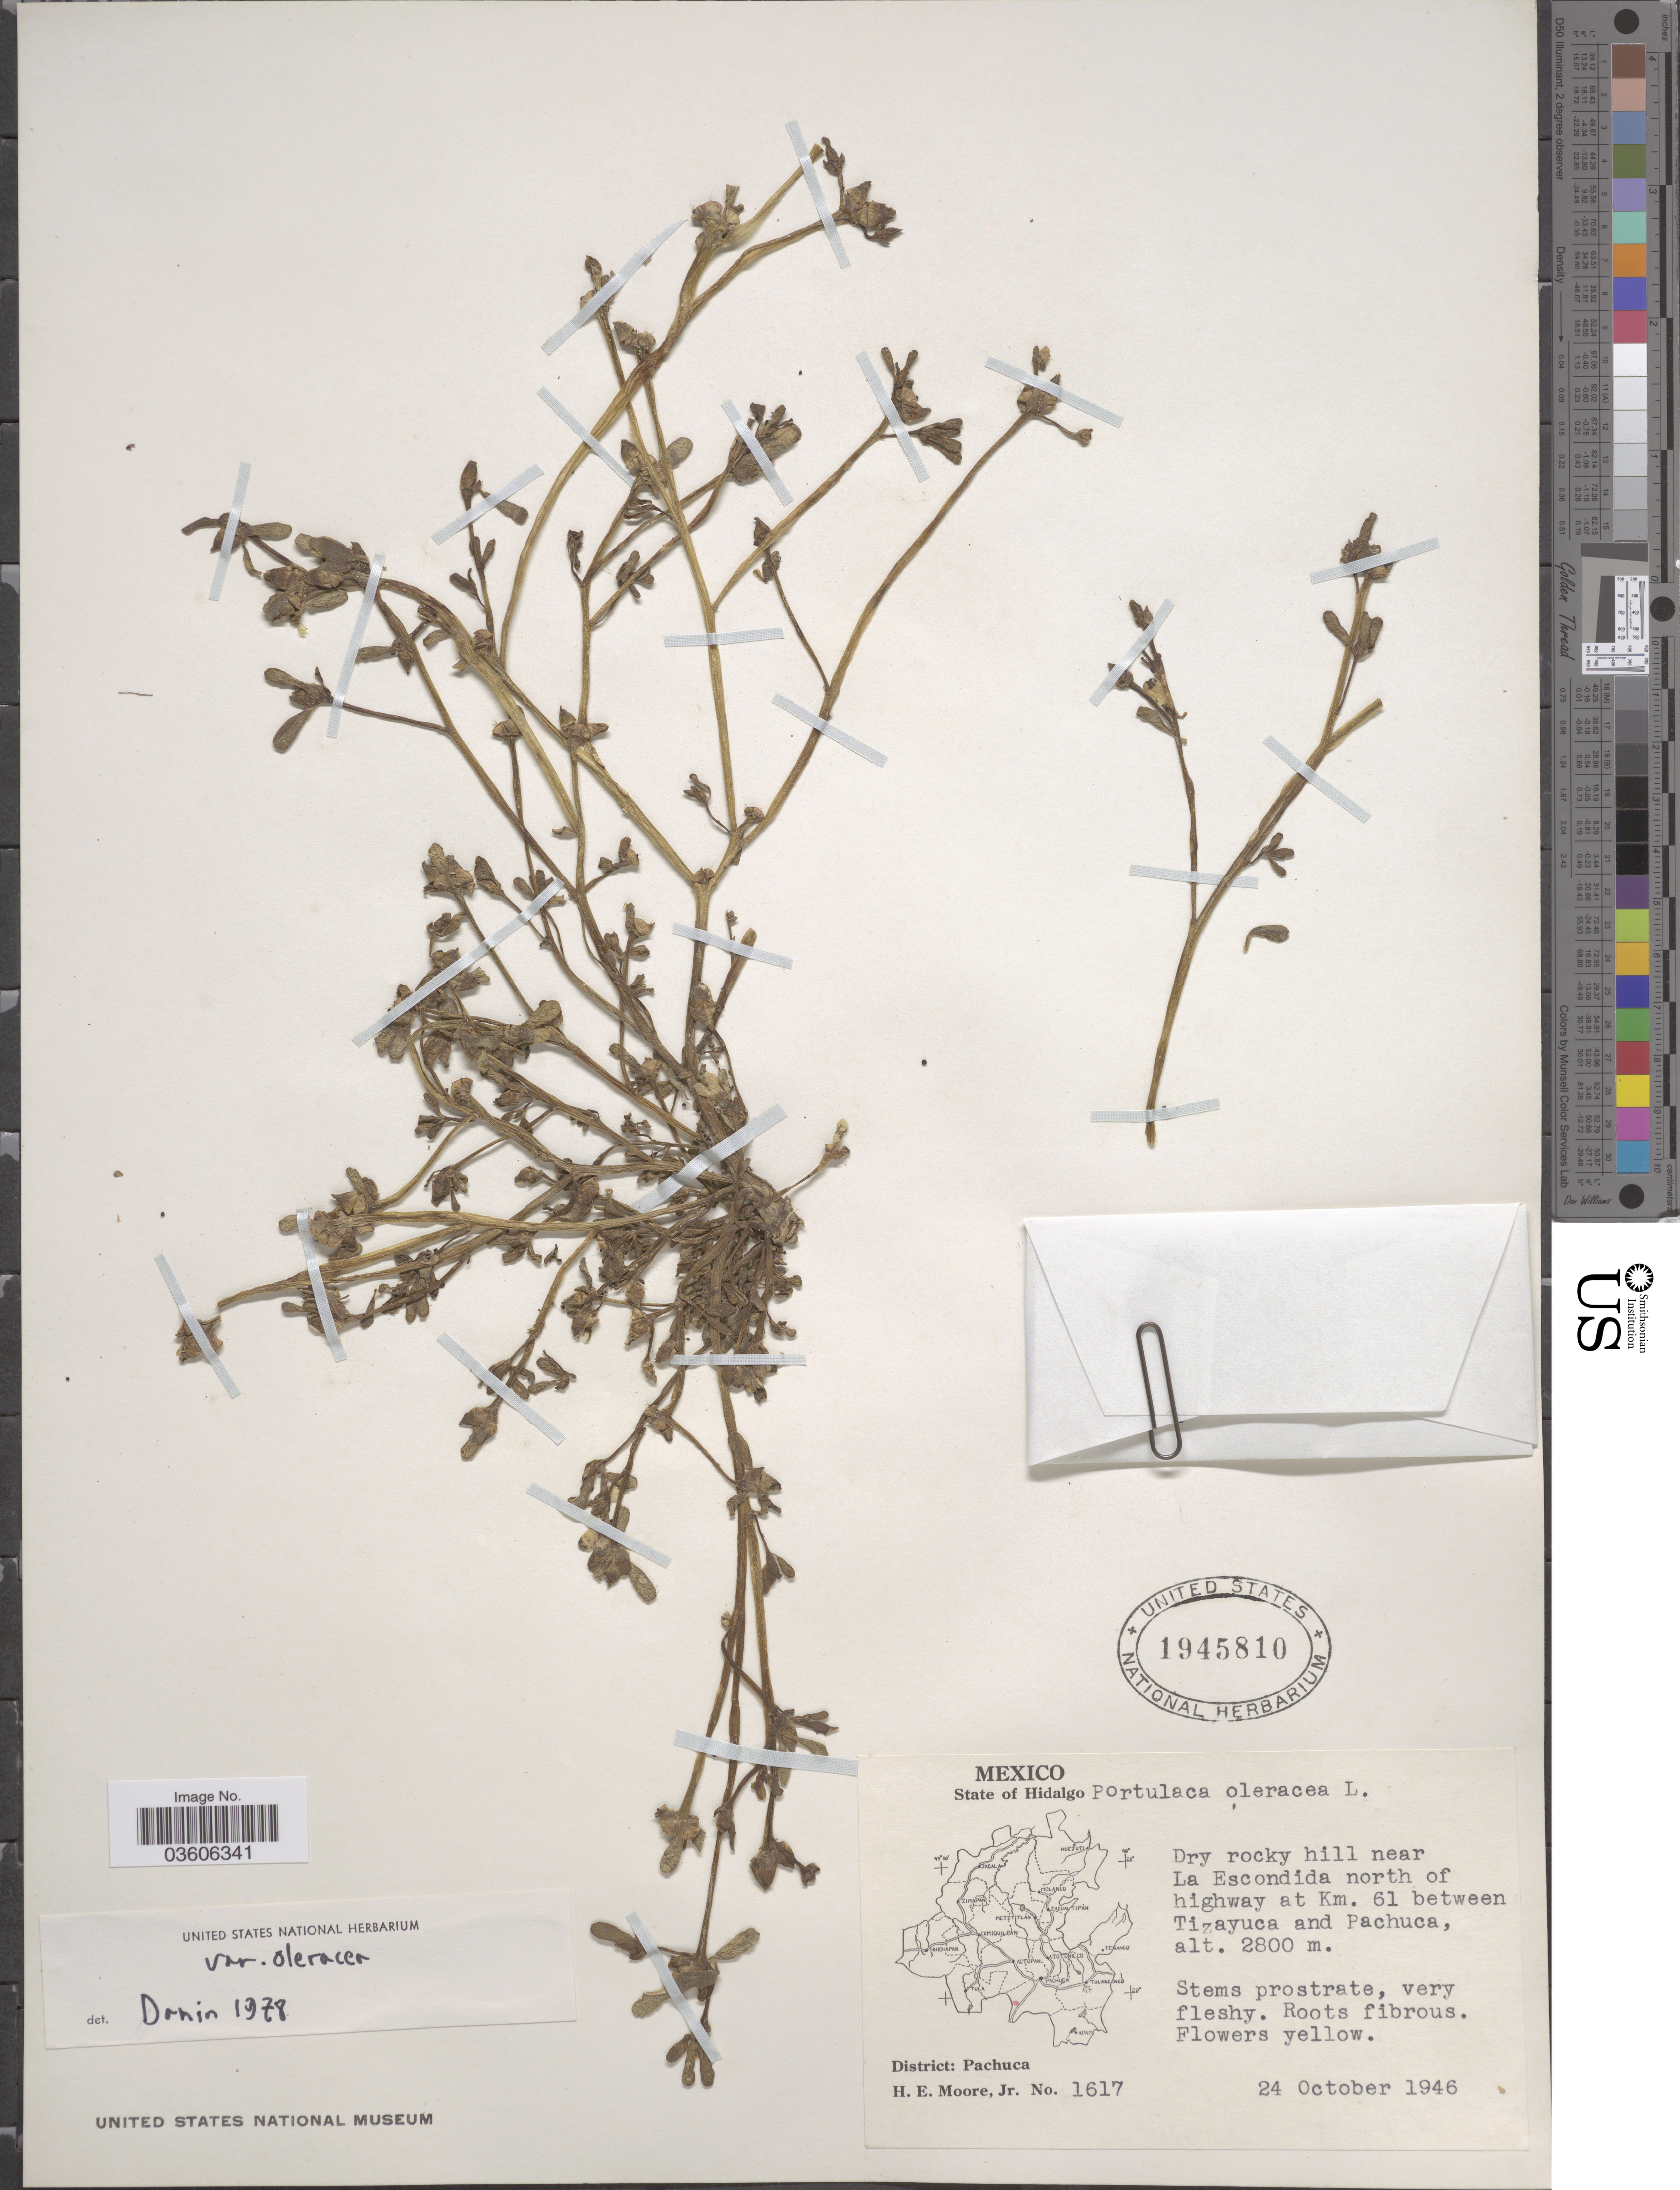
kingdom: Plantae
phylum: Tracheophyta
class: Magnoliopsida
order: Caryophyllales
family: Portulacaceae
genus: Portulaca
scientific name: Portulaca oleracea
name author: L.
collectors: H. Moore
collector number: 1617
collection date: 1946-10-24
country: Mexico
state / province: Hidalgo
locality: Near La Escondida north of highway at Km. 61 between Tizayuca and Pachuca. District: Pachuca.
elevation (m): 2800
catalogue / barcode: US 1945810